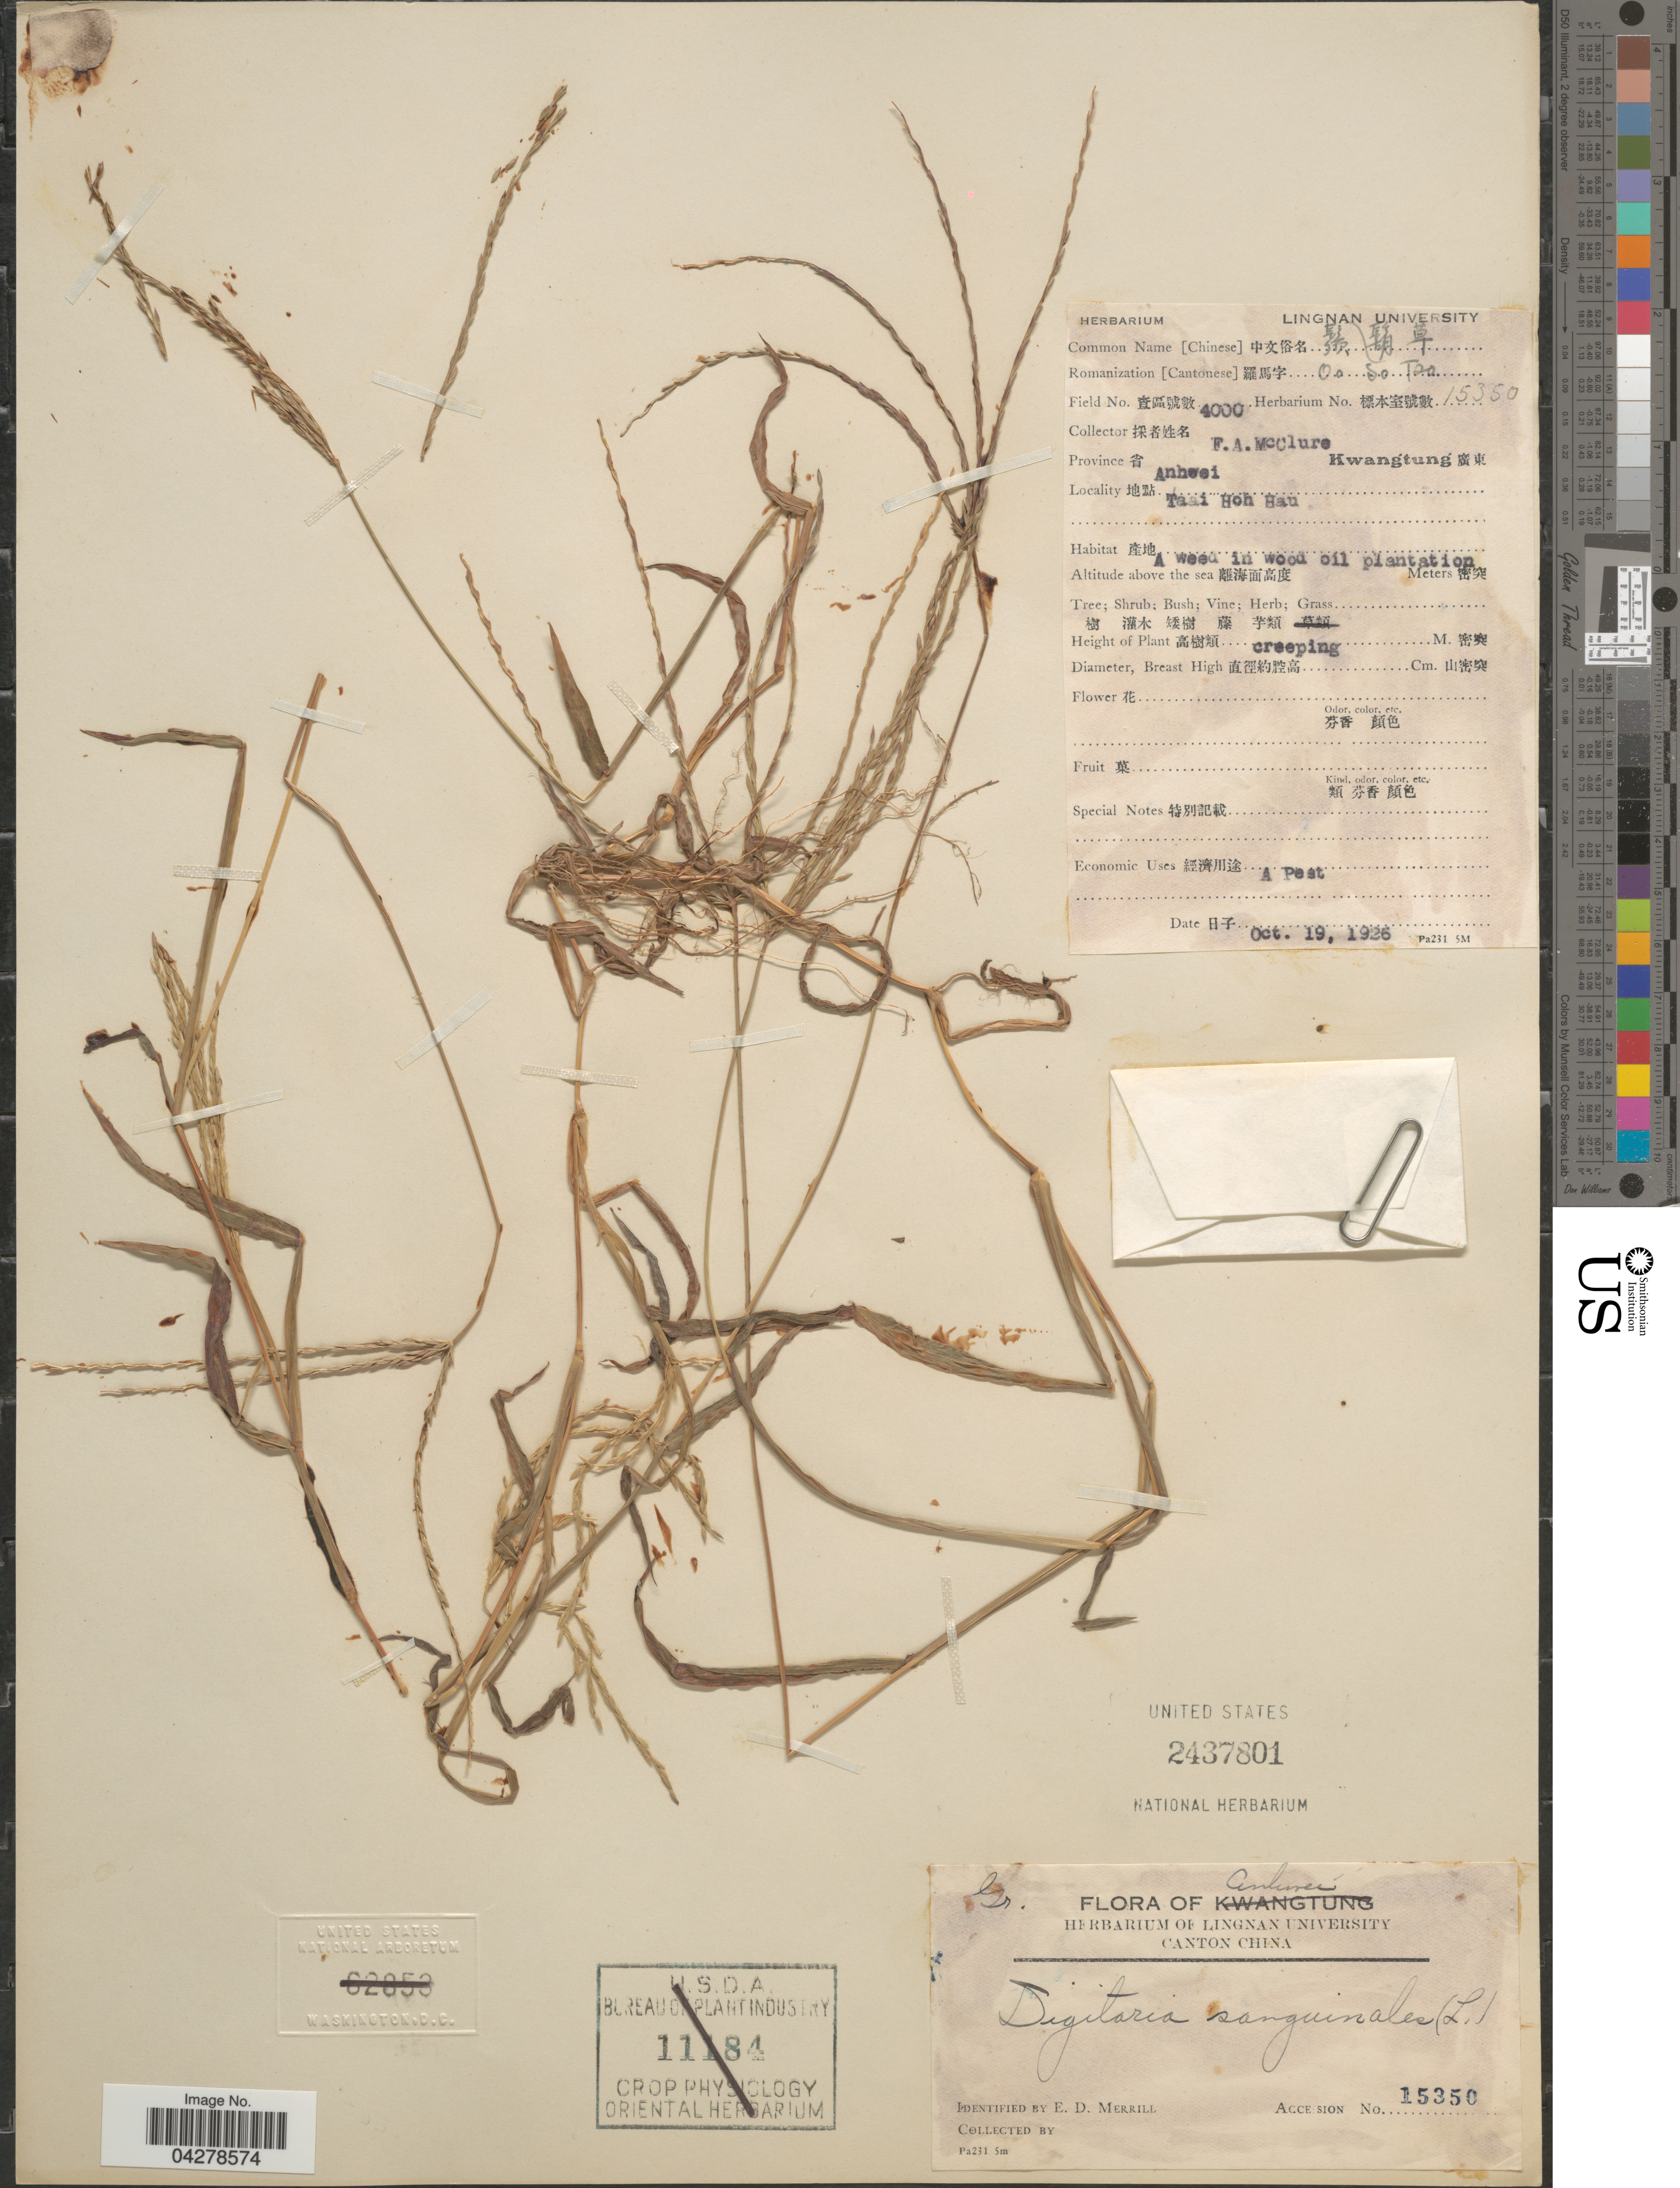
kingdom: Plantae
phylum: Tracheophyta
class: Liliopsida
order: Poales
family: Poaceae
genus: Digitaria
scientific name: Digitaria sanguinalis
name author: (L.) Scop.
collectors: F. A. McClure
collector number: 4000/15350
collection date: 1926-10-19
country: China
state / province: Guangdong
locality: Province [Foreign script] Kwangtung [Foreign script]. [Foreign script] Anhwei. Taai Hoh Hau. A weed in wood oil plantation.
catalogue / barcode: US 2437801